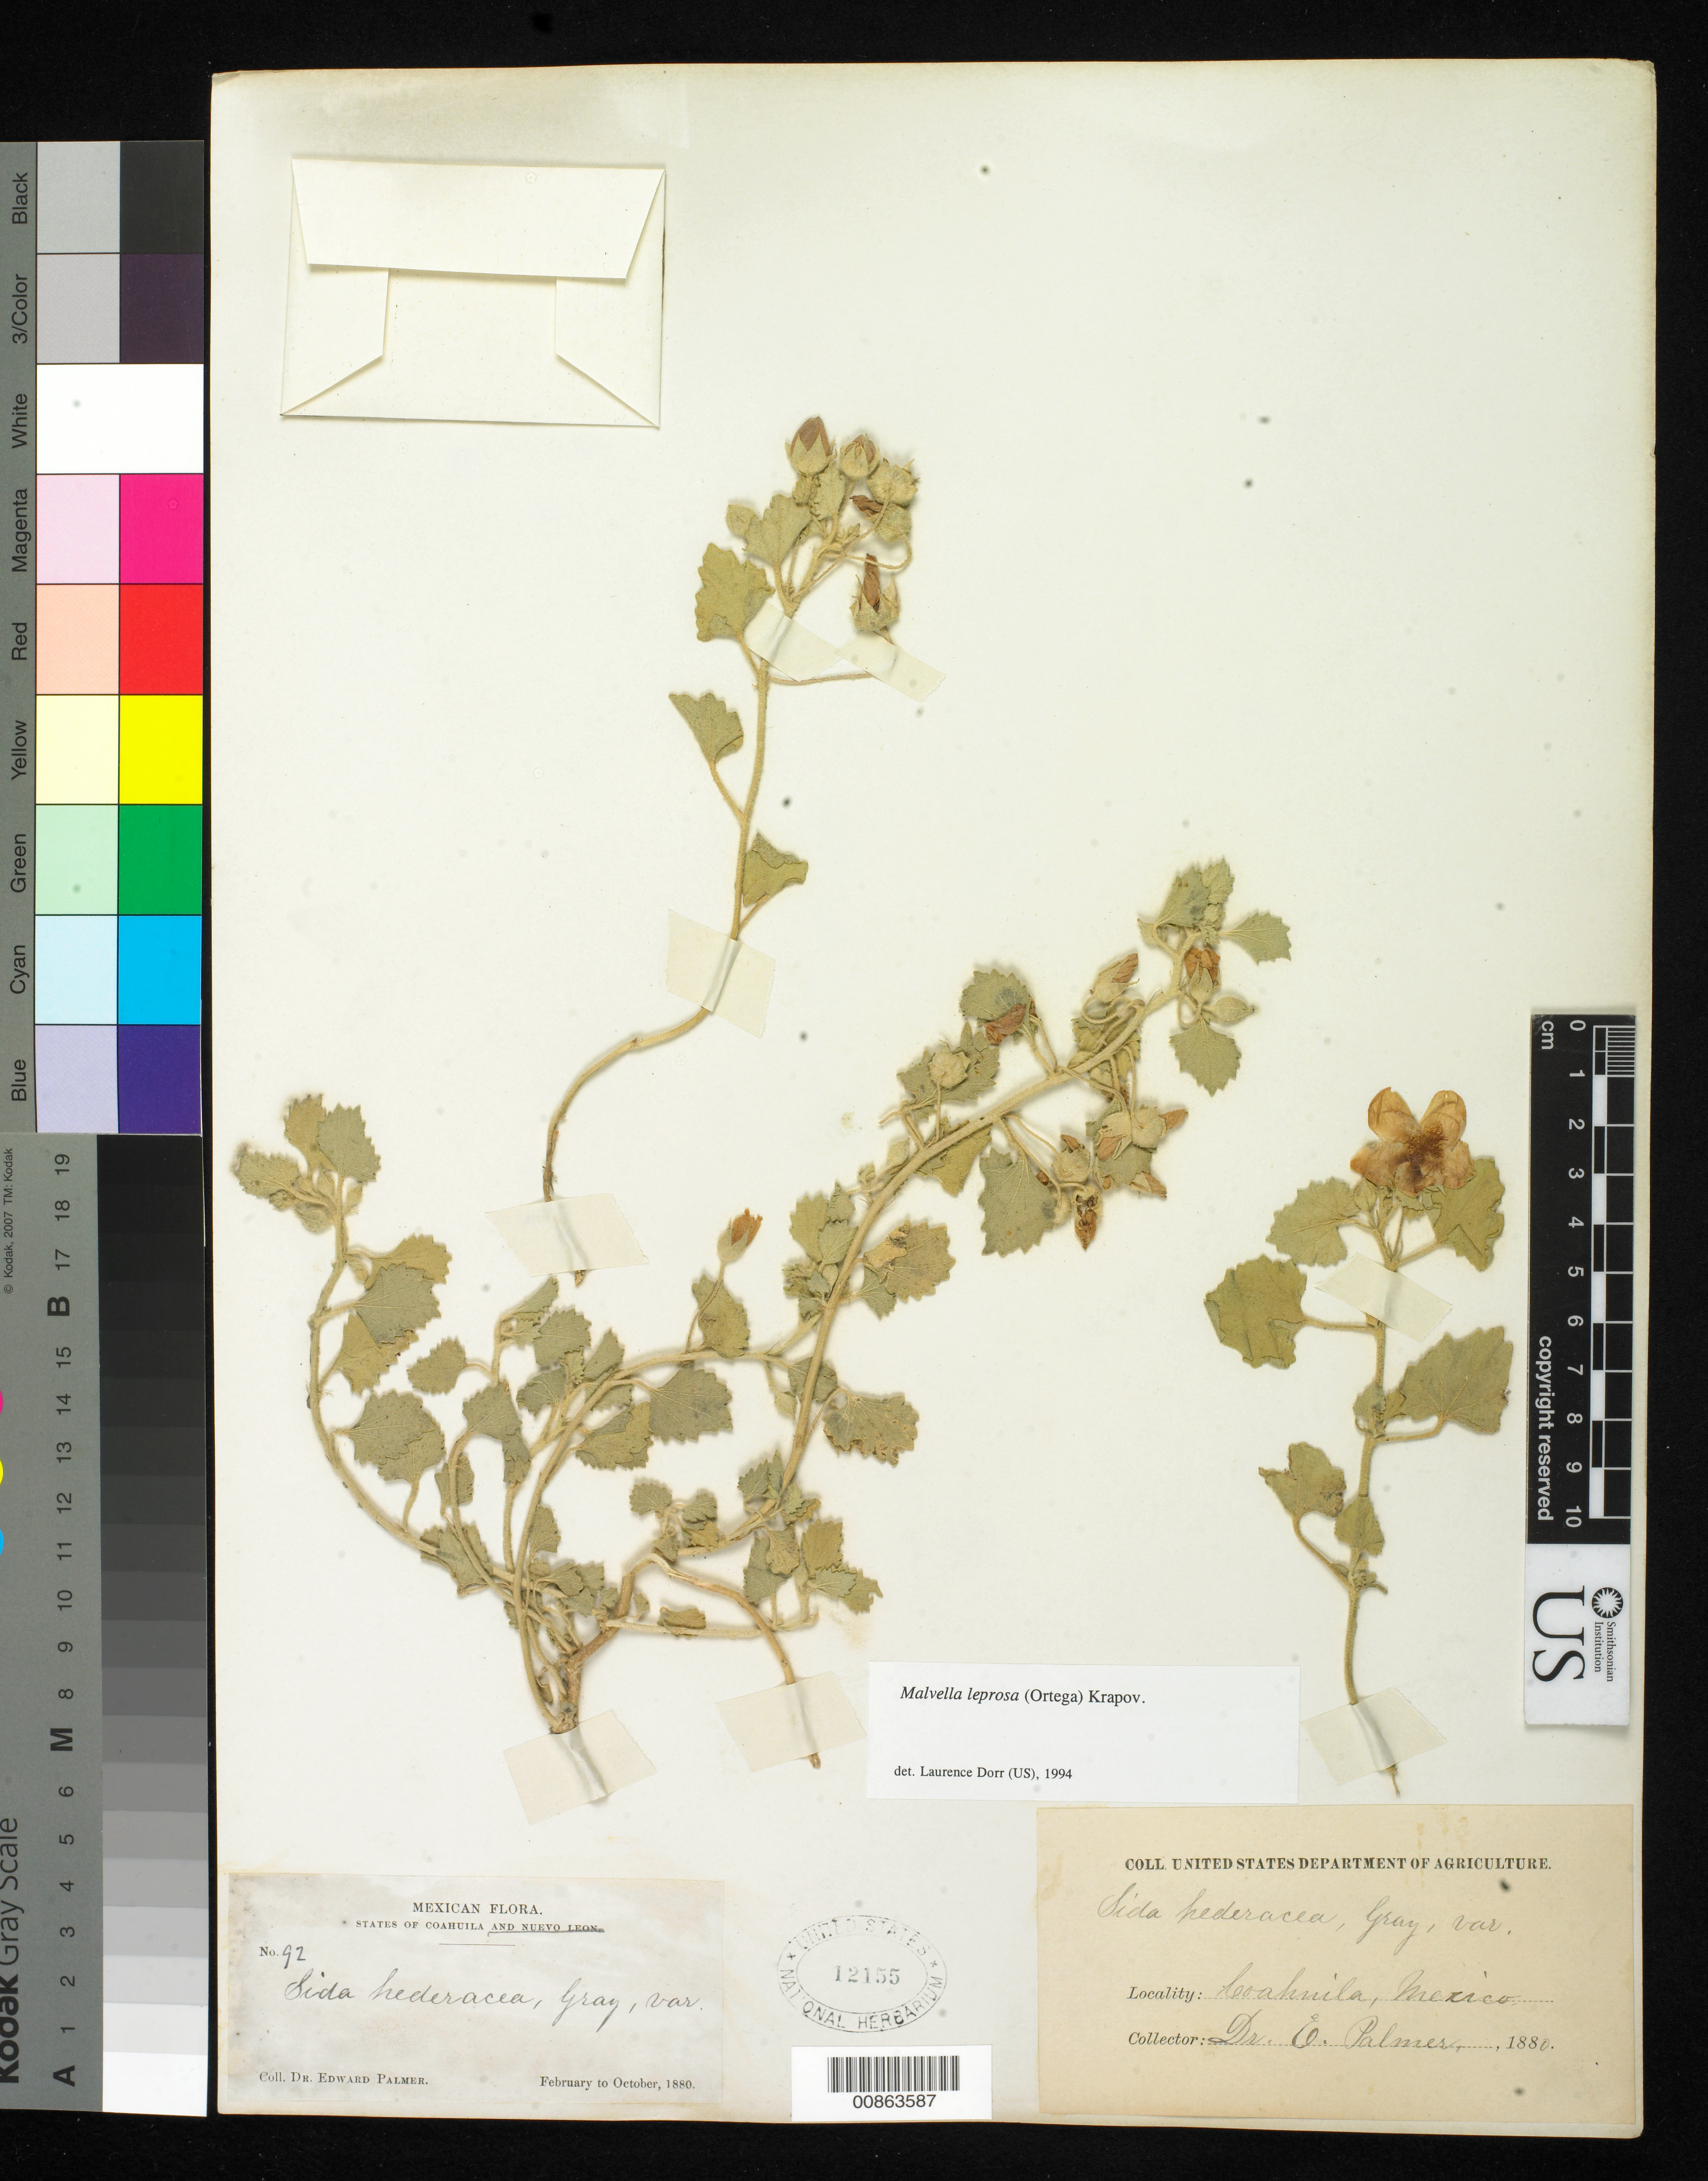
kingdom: Plantae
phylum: Tracheophyta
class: Magnoliopsida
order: Malvales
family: Malvaceae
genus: Malvella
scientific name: Malvella leprosa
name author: (Ortega) Krapov.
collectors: E. Palmer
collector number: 92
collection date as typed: Feb 1880 to -- Oct 1880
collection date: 1880-02/1880-10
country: Mexico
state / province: Coahuila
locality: State of Coahuila.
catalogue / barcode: US 12155